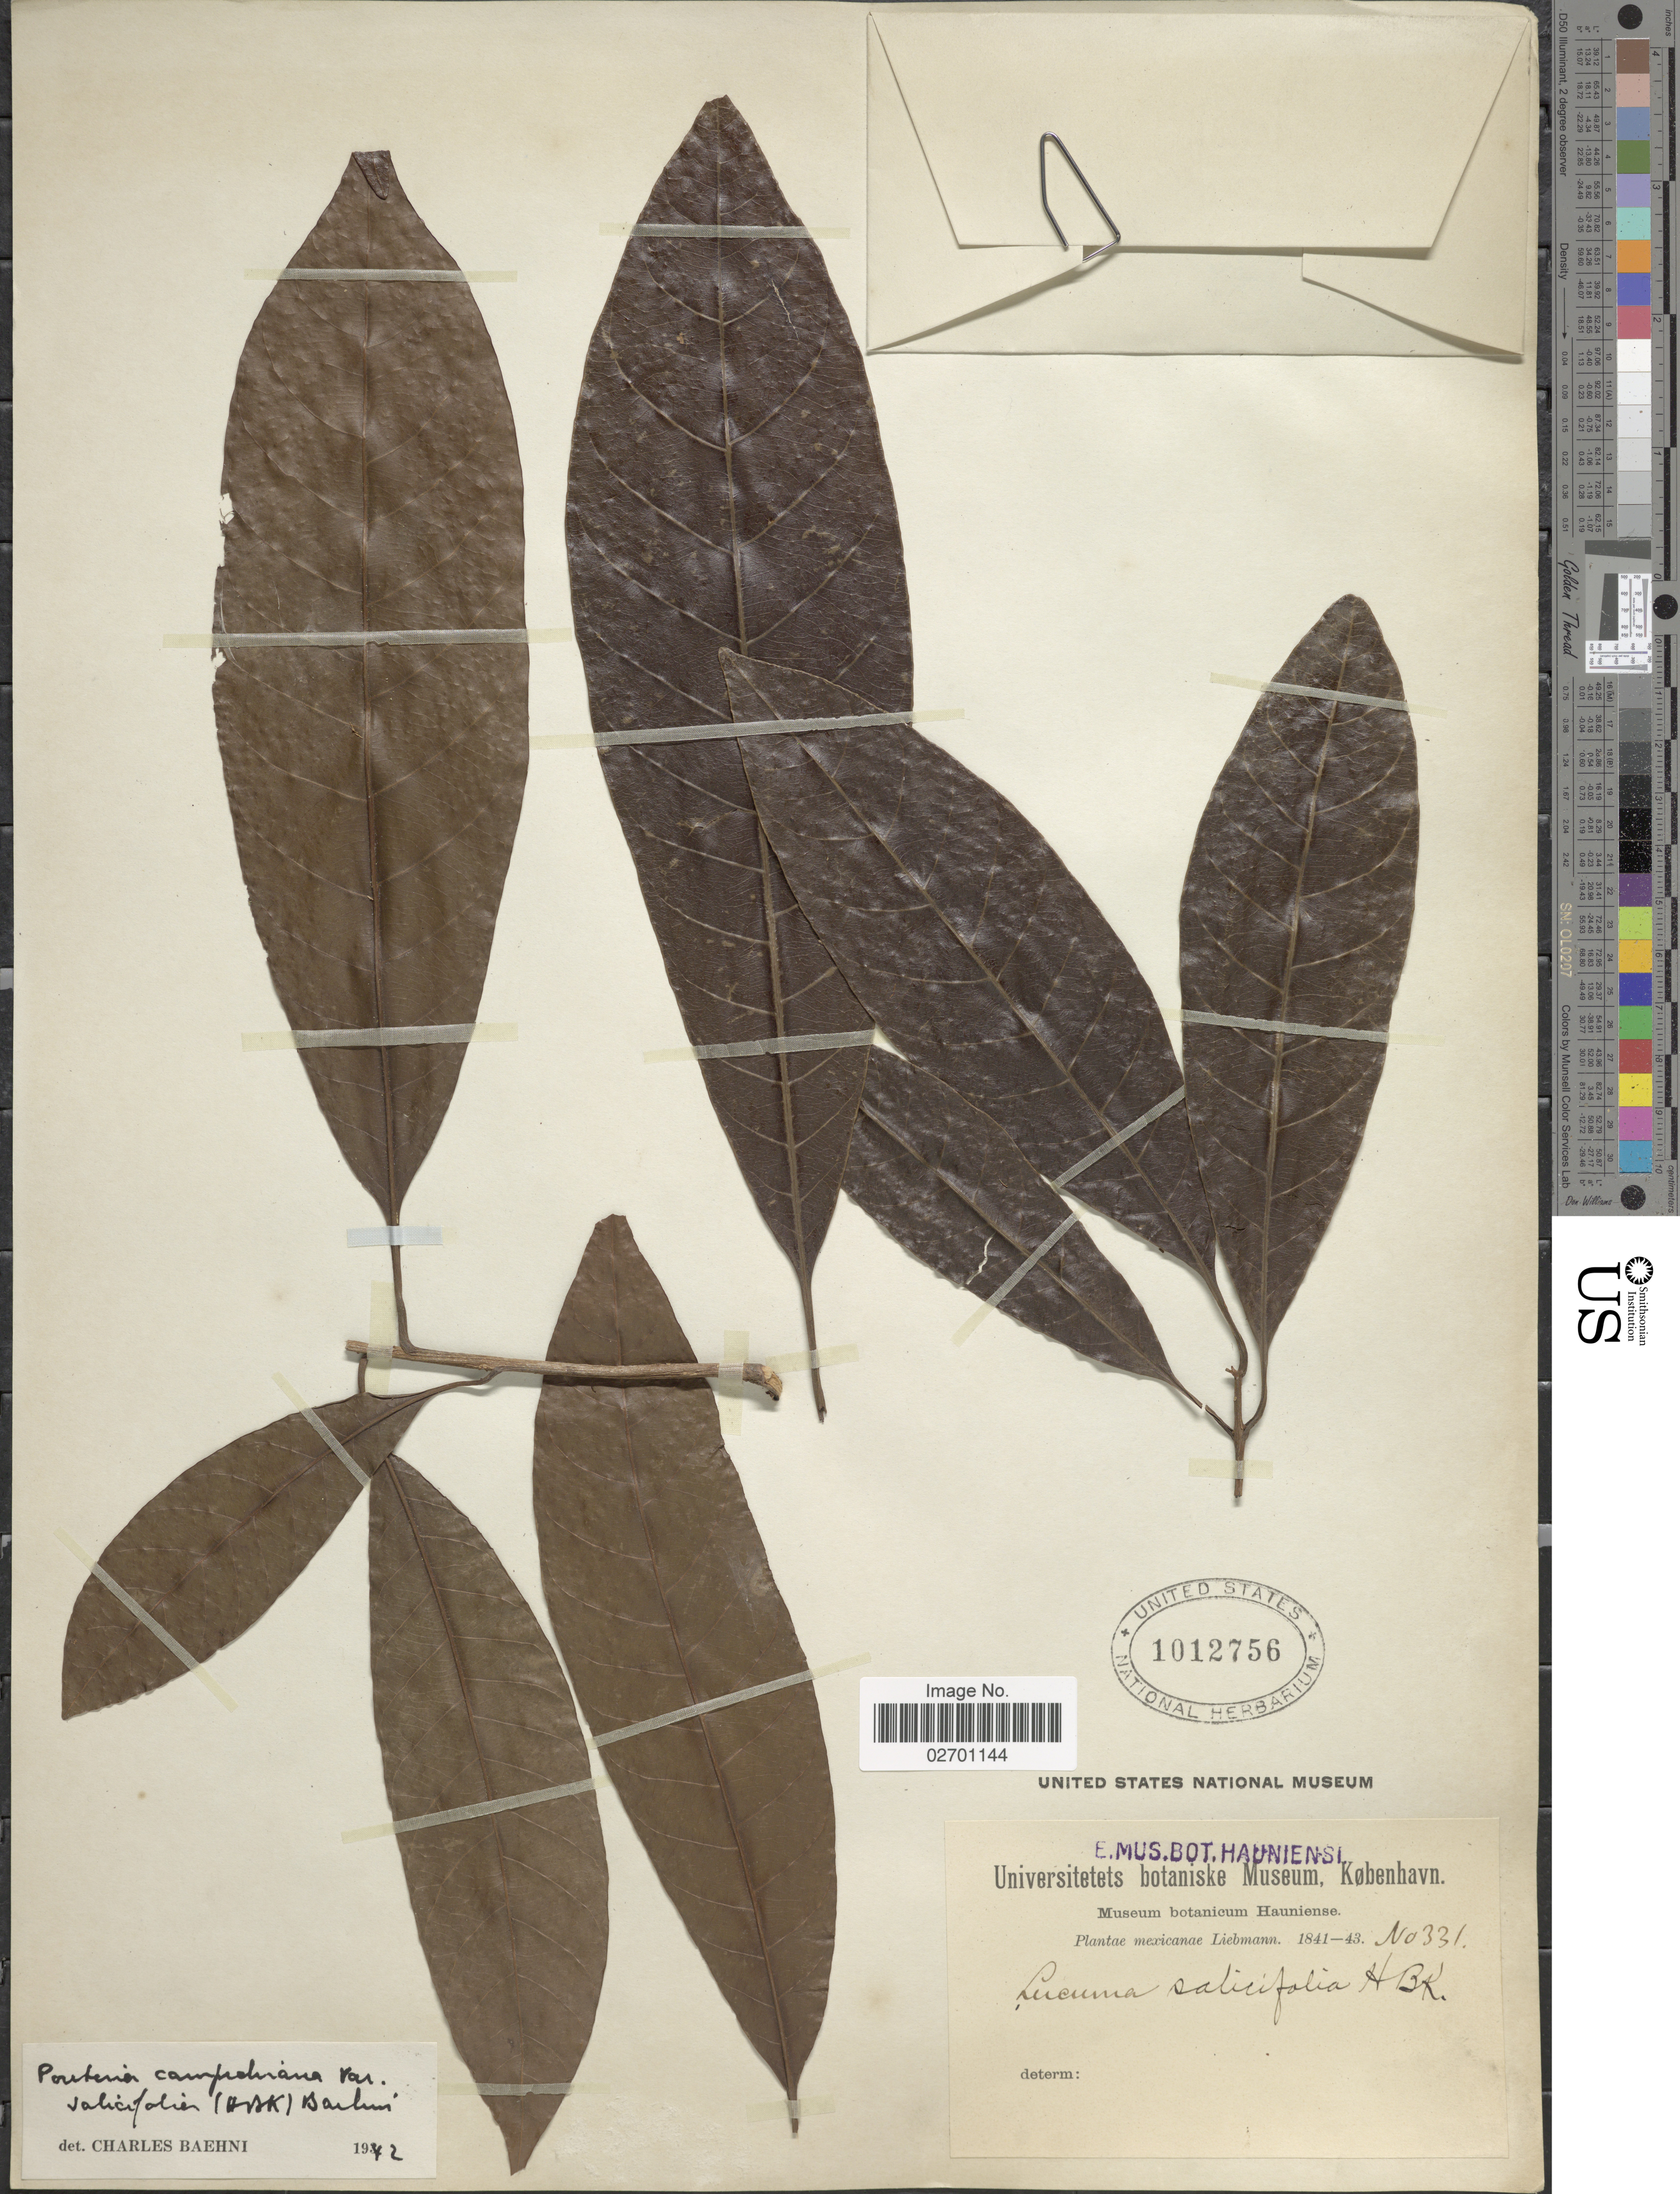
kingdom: Plantae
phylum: Tracheophyta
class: Magnoliopsida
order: Ericales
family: Sapotaceae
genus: Pouteria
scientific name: Pouteria campechiana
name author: (Kunth) Baehni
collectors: Liebmann, --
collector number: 331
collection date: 1841/1843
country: Mexico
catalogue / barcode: US 1012756